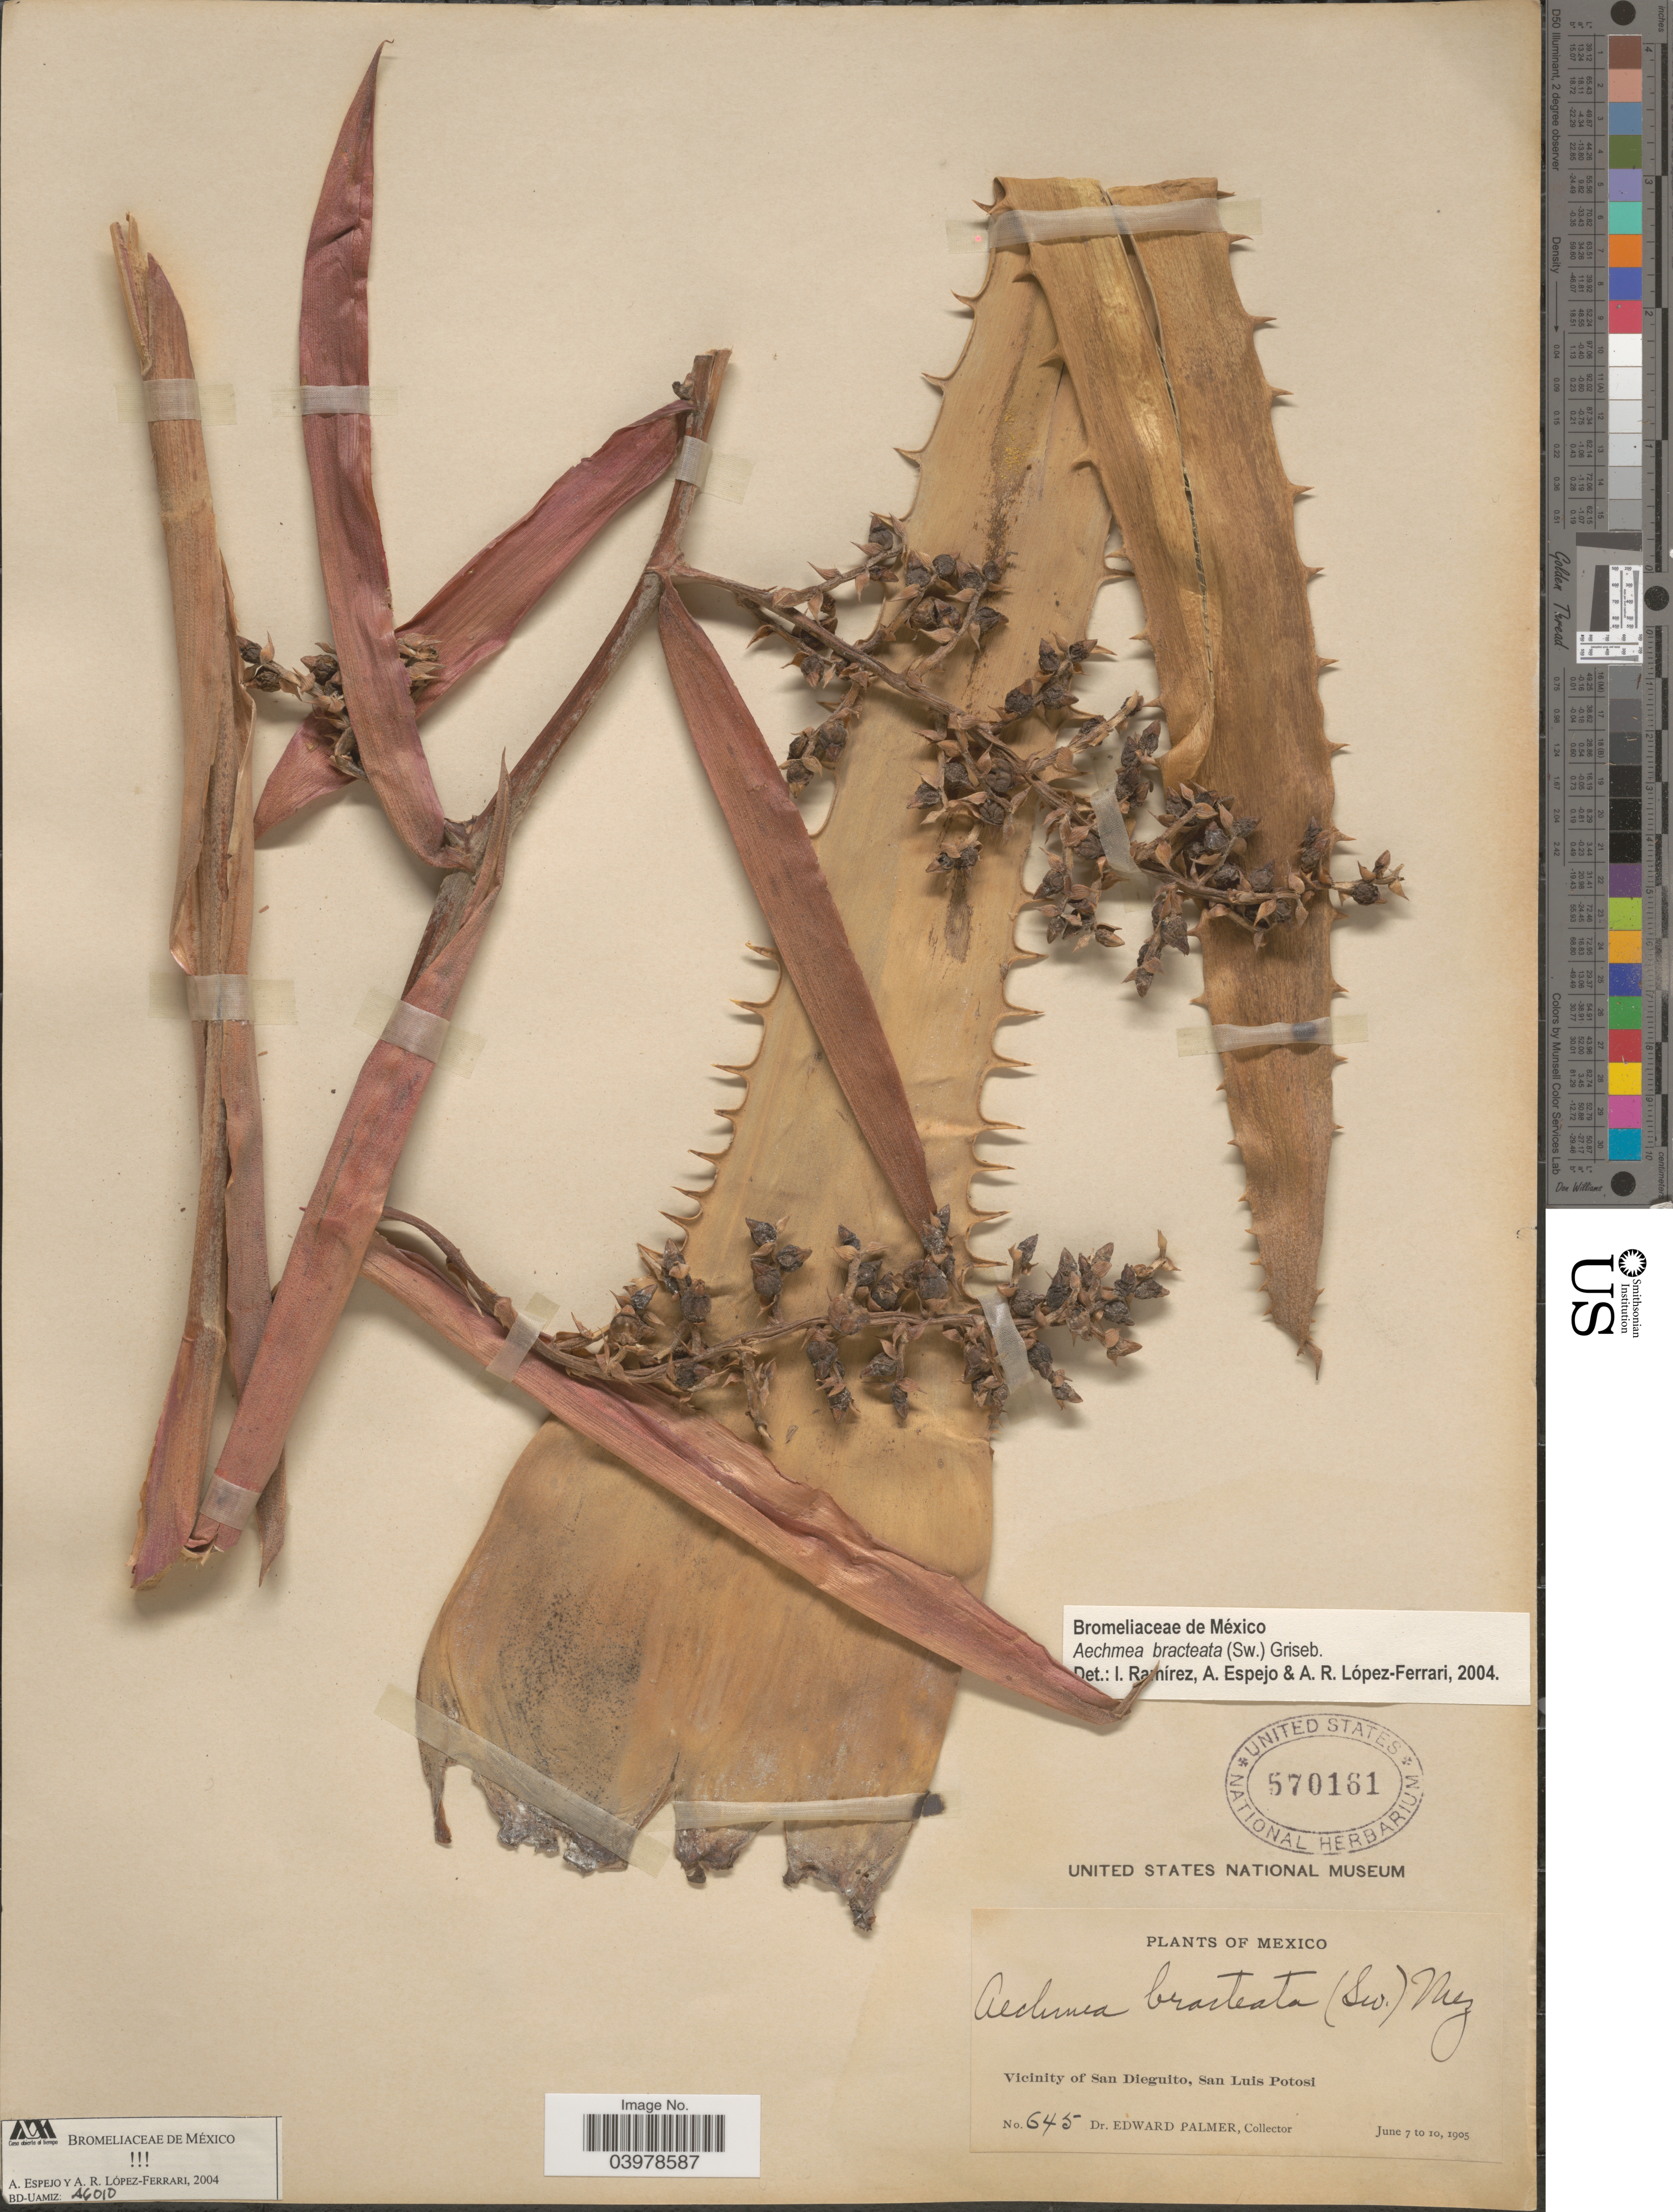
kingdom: Plantae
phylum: Tracheophyta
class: Liliopsida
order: Poales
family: Bromeliaceae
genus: Aechmea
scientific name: Aechmea bracteata var. bracteata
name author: (Sw.) Griseb.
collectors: E. Palmer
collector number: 645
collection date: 1905-06-07/1905-06-10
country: Mexico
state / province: San Luis Potosí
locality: Vicinity of San Dieguito.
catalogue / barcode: US 570161